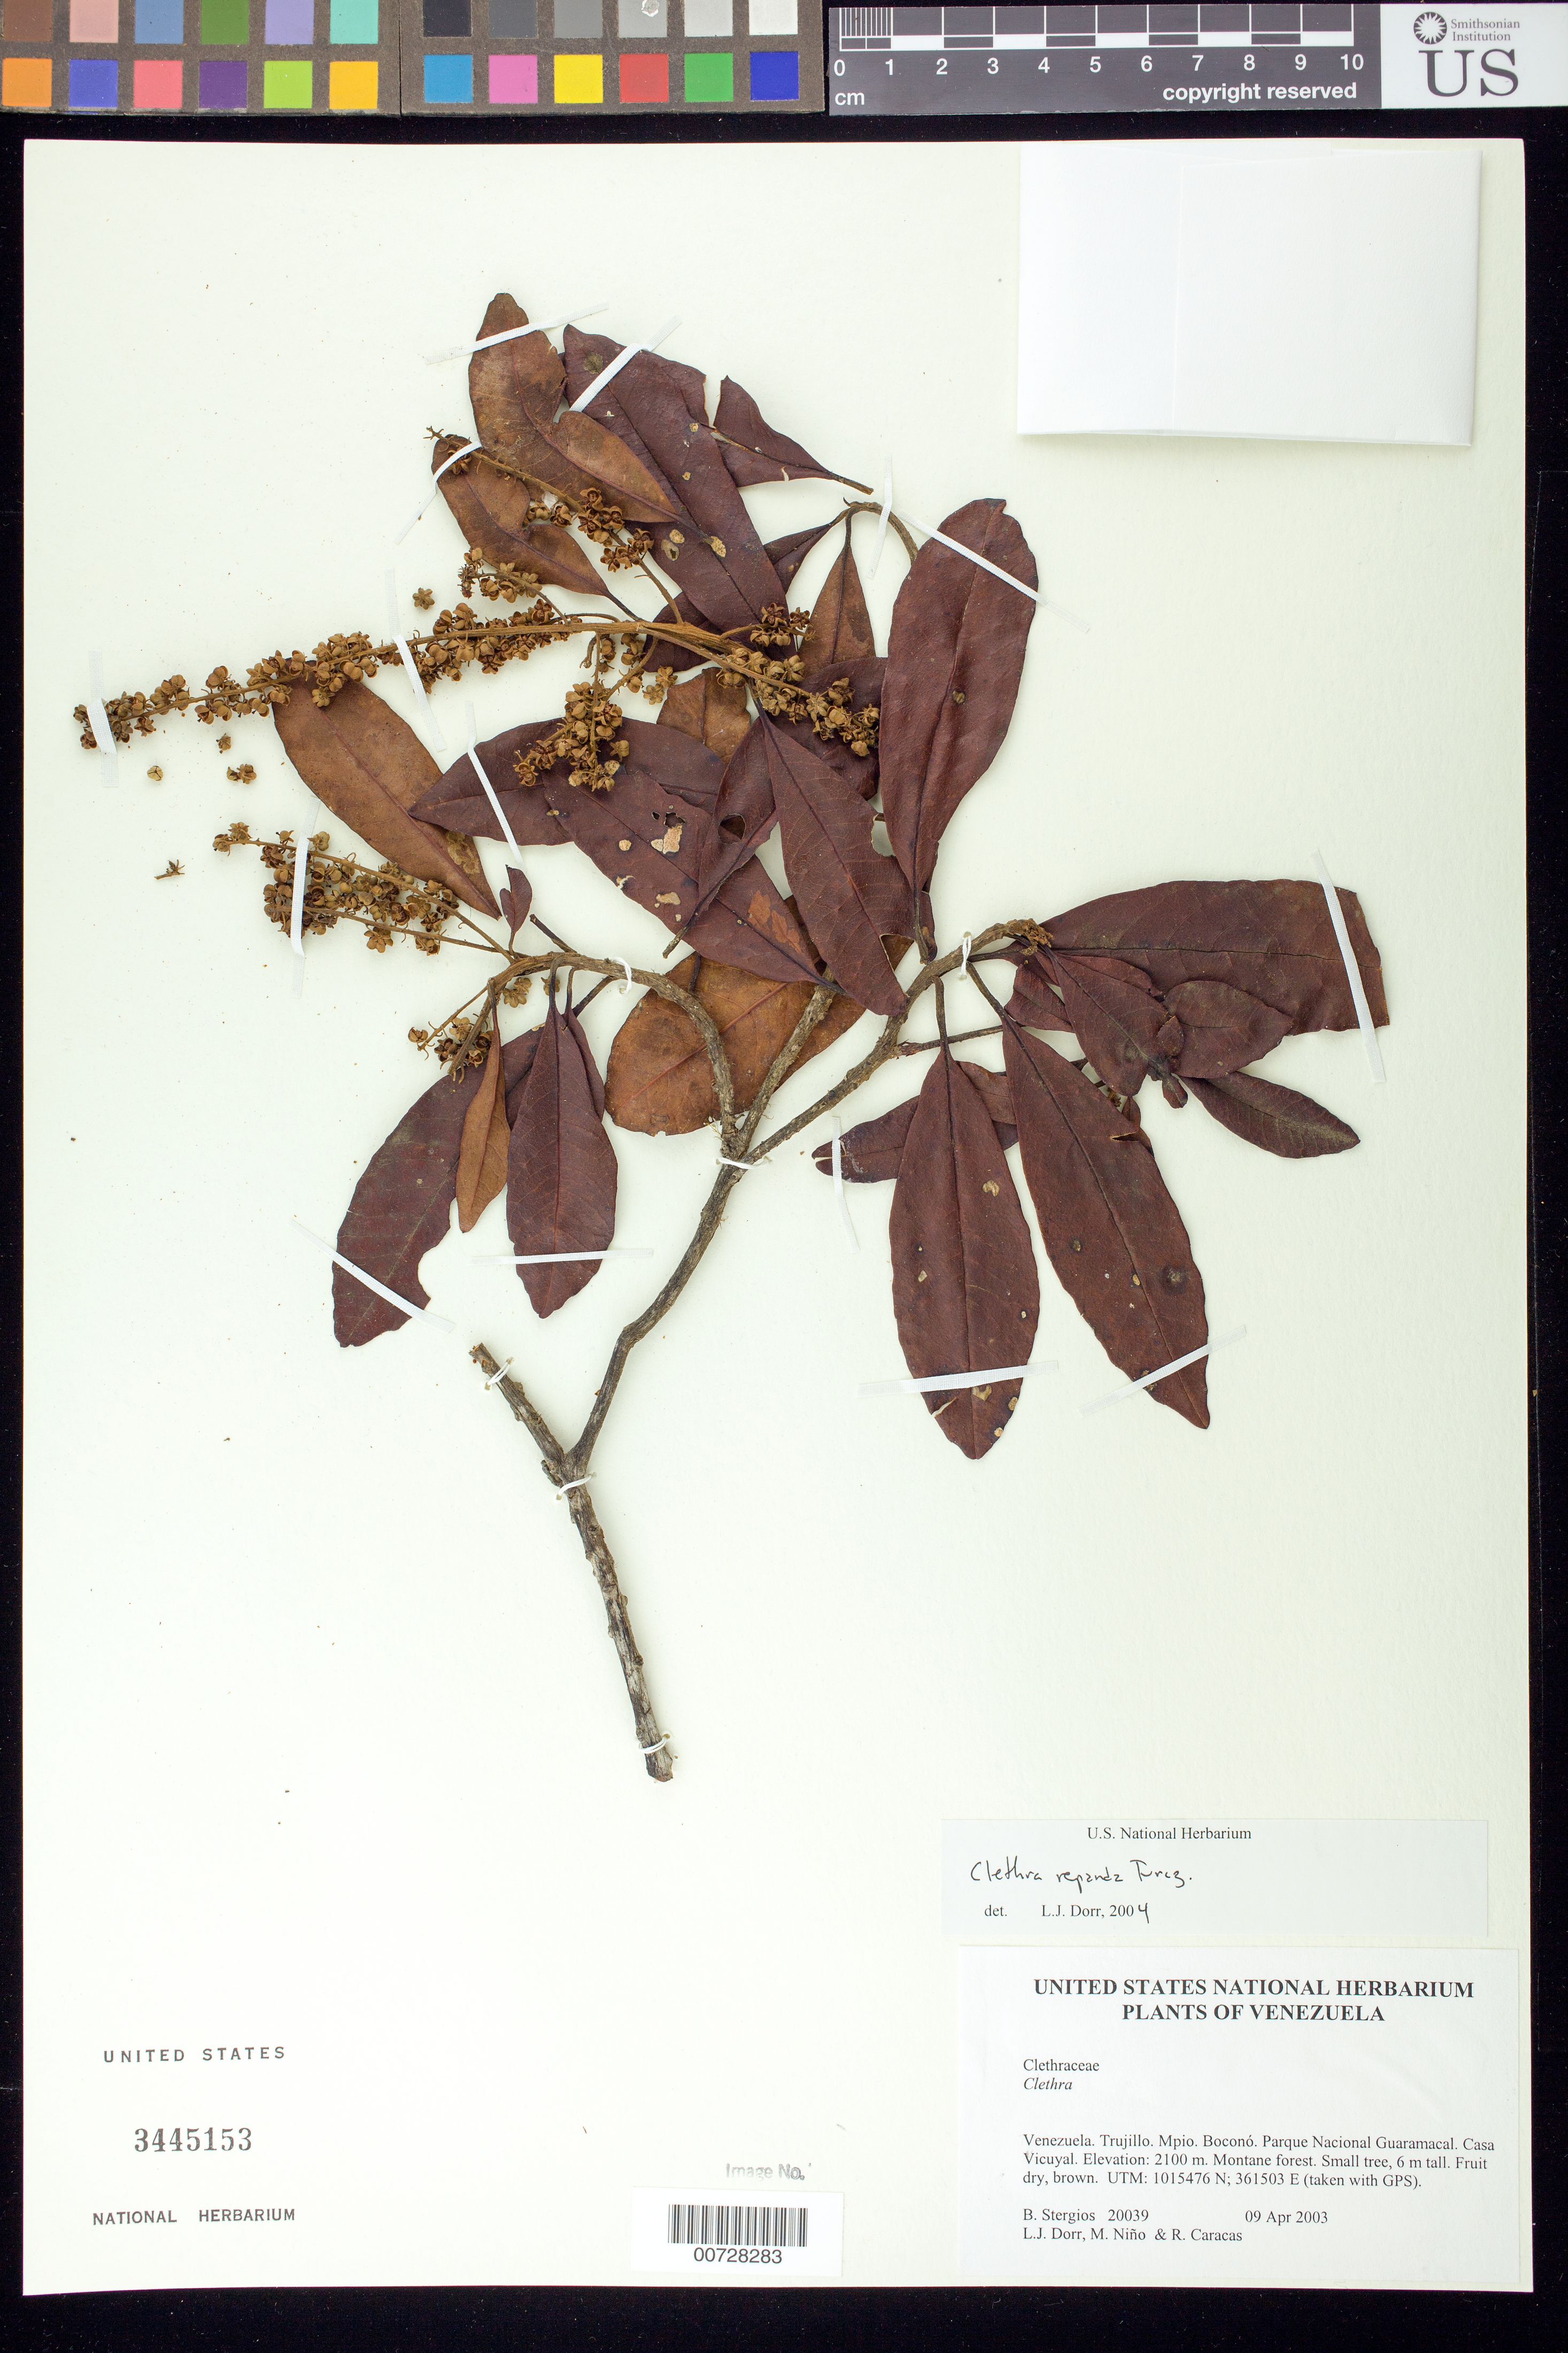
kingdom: Plantae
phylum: Tracheophyta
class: Magnoliopsida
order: Ericales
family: Clethraceae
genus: Clethra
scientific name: Clethra repanda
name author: Turcz.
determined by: Dorr, L. J., (BOT), Smithsonian Institution - National Museum of Natural History (UNITED STATES)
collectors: B. G. Stergios, L. J. Dorr, S. M. Niño & R. Caracas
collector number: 20039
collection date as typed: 09 Apr 2003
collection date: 2003-04-09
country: Venezuela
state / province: Trujillo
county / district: Boconó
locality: Parque Nacional Guaramacal. Casa Vicuyal.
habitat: Montane forest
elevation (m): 2100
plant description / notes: PORT, US, VEN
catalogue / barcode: US 3445153